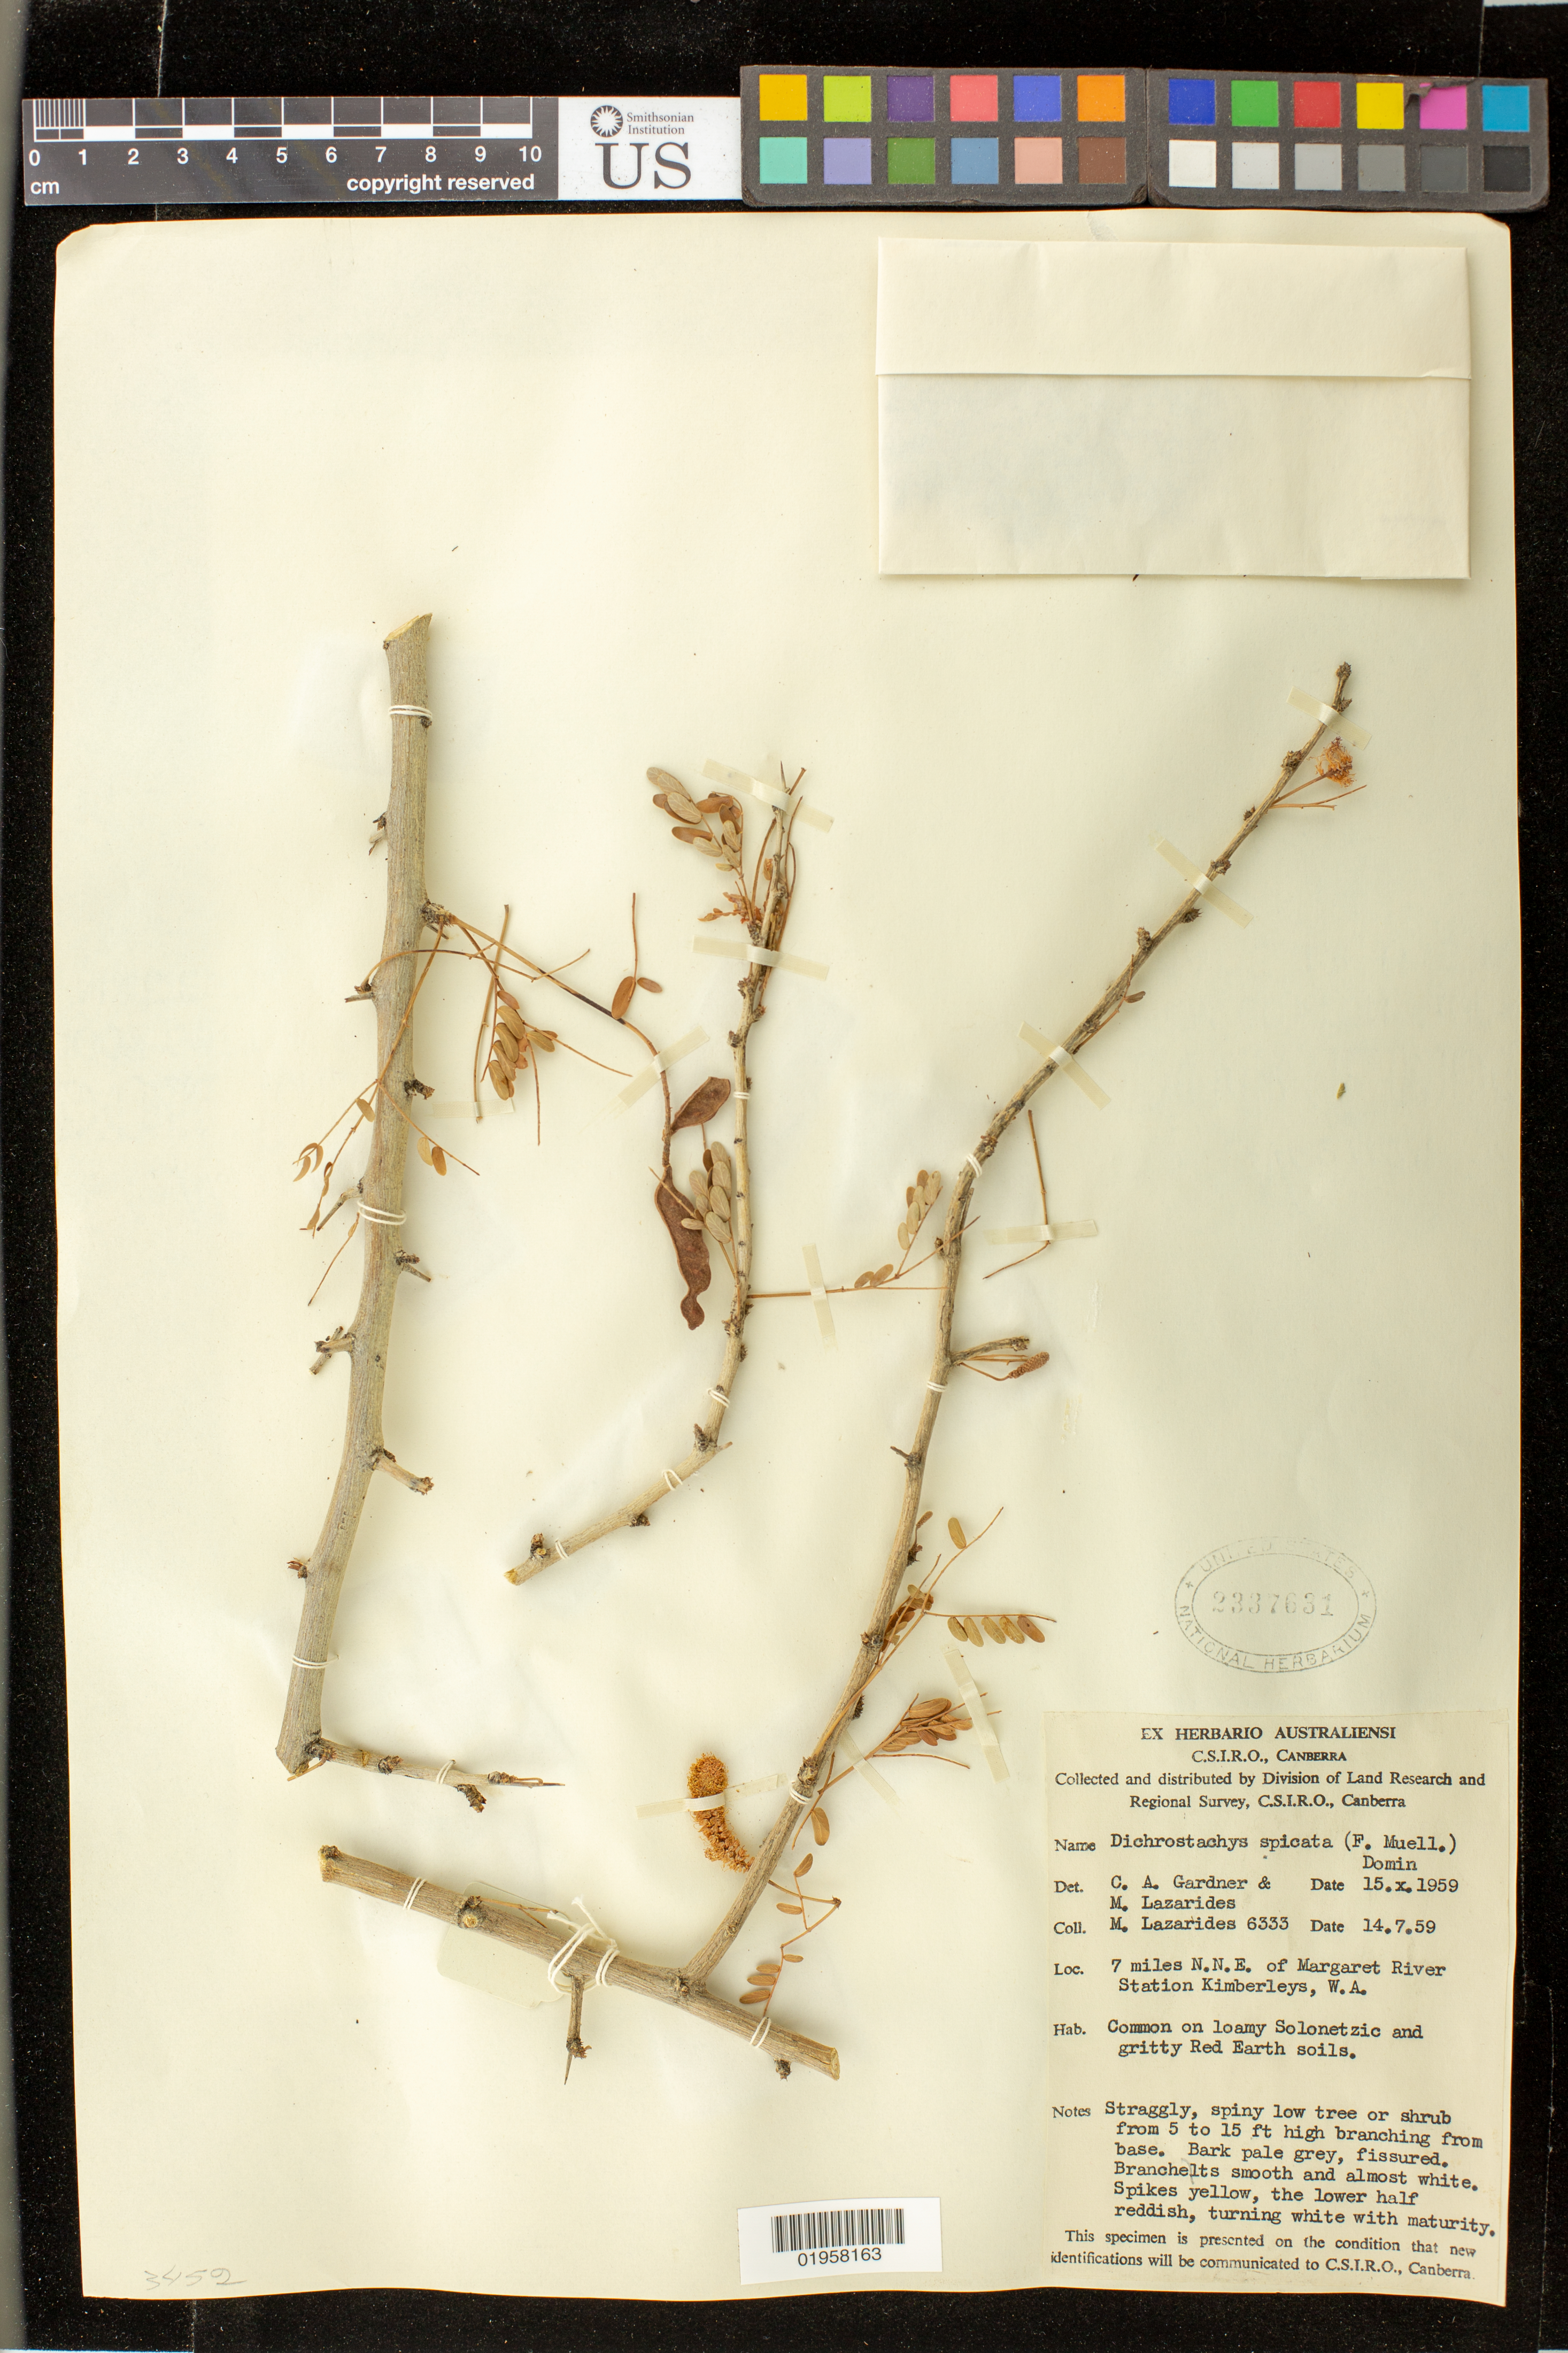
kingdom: Plantae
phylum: Tracheophyta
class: Magnoliopsida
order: Fabales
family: Fabaceae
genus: Dichrostachys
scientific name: Dichrostachys spicata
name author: Domin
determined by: Gardner, C. A.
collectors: M. Lazarides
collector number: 6333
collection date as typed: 14.7.59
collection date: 1959-07-14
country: Australia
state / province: Western Australia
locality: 7 miles NNE of Margaret River Station Kimberleys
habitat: Common on loamy Solonetzic and gritty red earth soils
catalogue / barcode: US 2337631